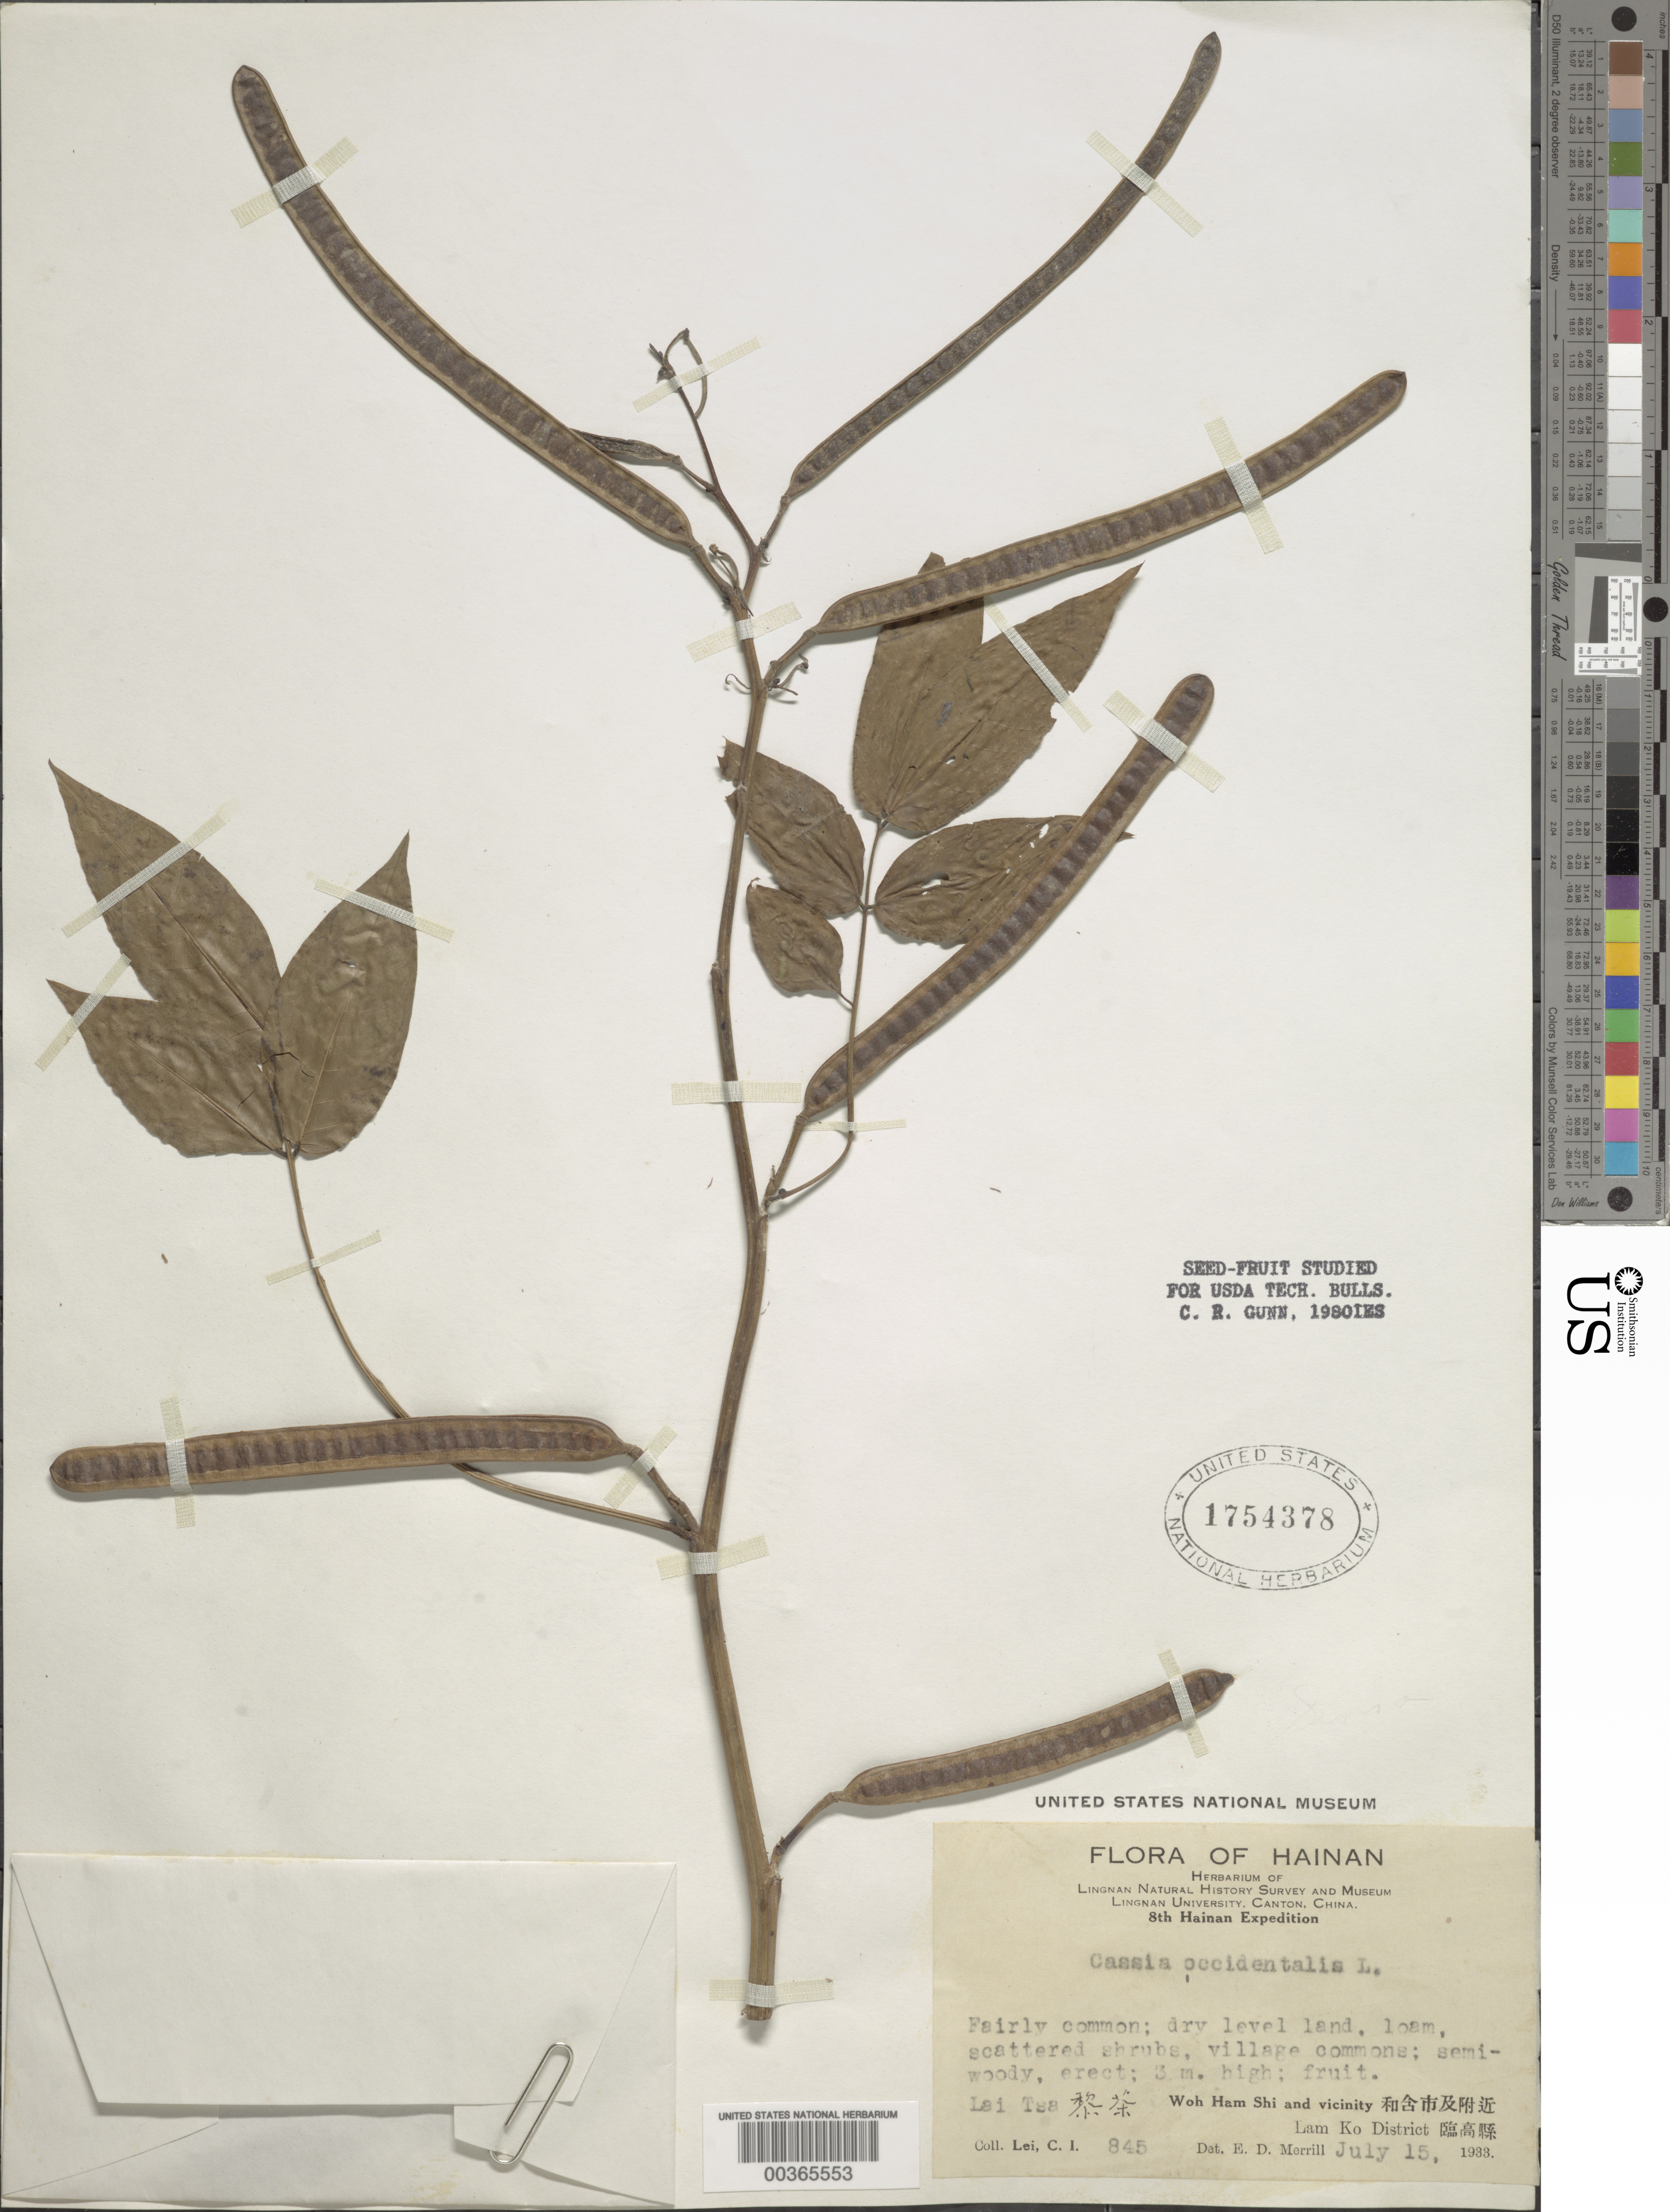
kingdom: Plantae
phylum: Tracheophyta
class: Magnoliopsida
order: Fabales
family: Fabaceae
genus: Senna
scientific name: Senna occidentalis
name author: (L.) Link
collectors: C. I. Lei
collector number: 845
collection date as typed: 15 Jul 1933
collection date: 1933-07-15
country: China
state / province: Hainan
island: Hainan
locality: Village commons; woh ham shi and vicinity; lam ko dist.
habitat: Dry level land; loam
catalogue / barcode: US 1754378